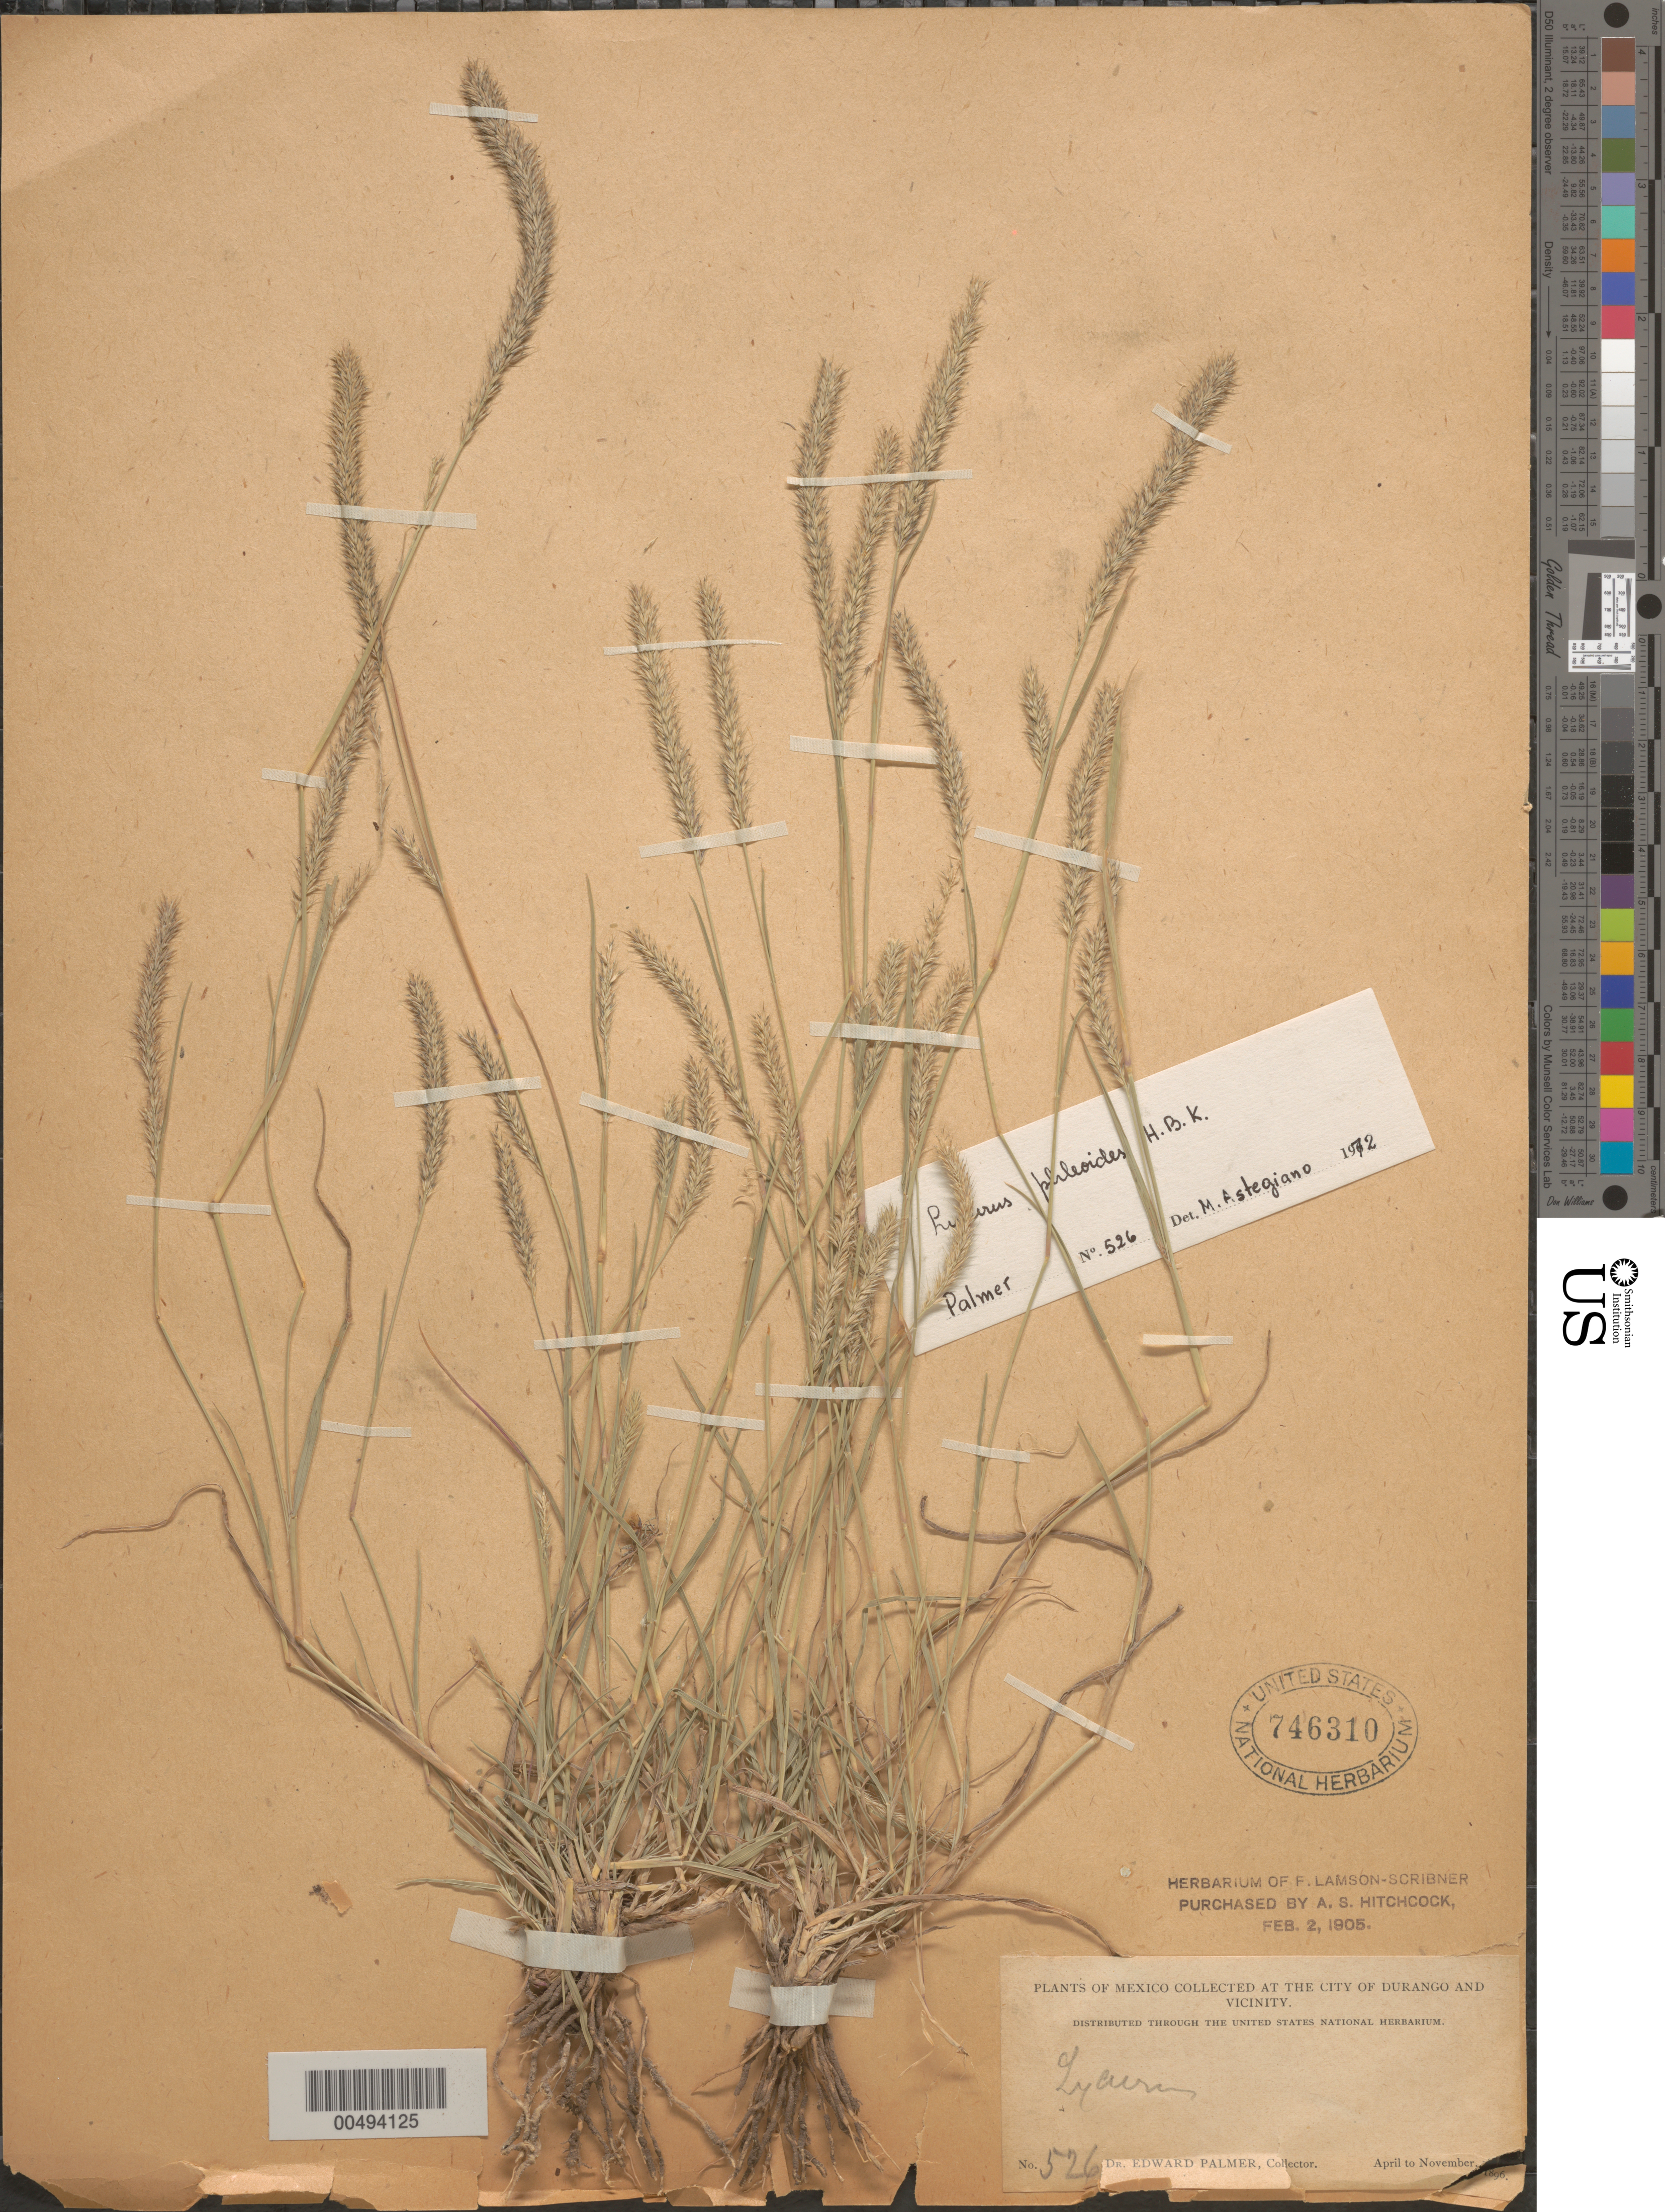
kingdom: Plantae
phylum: Tracheophyta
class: Liliopsida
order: Poales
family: Poaceae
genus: Lycurus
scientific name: Lycurus phleoides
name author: Kunth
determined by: Astegiano, M.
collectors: E. Palmer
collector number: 526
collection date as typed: Apr 1896 to Nov 1896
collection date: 1896-04/1896-11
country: Mexico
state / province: Durango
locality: At the city of Durango & vicinity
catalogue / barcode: US 746310